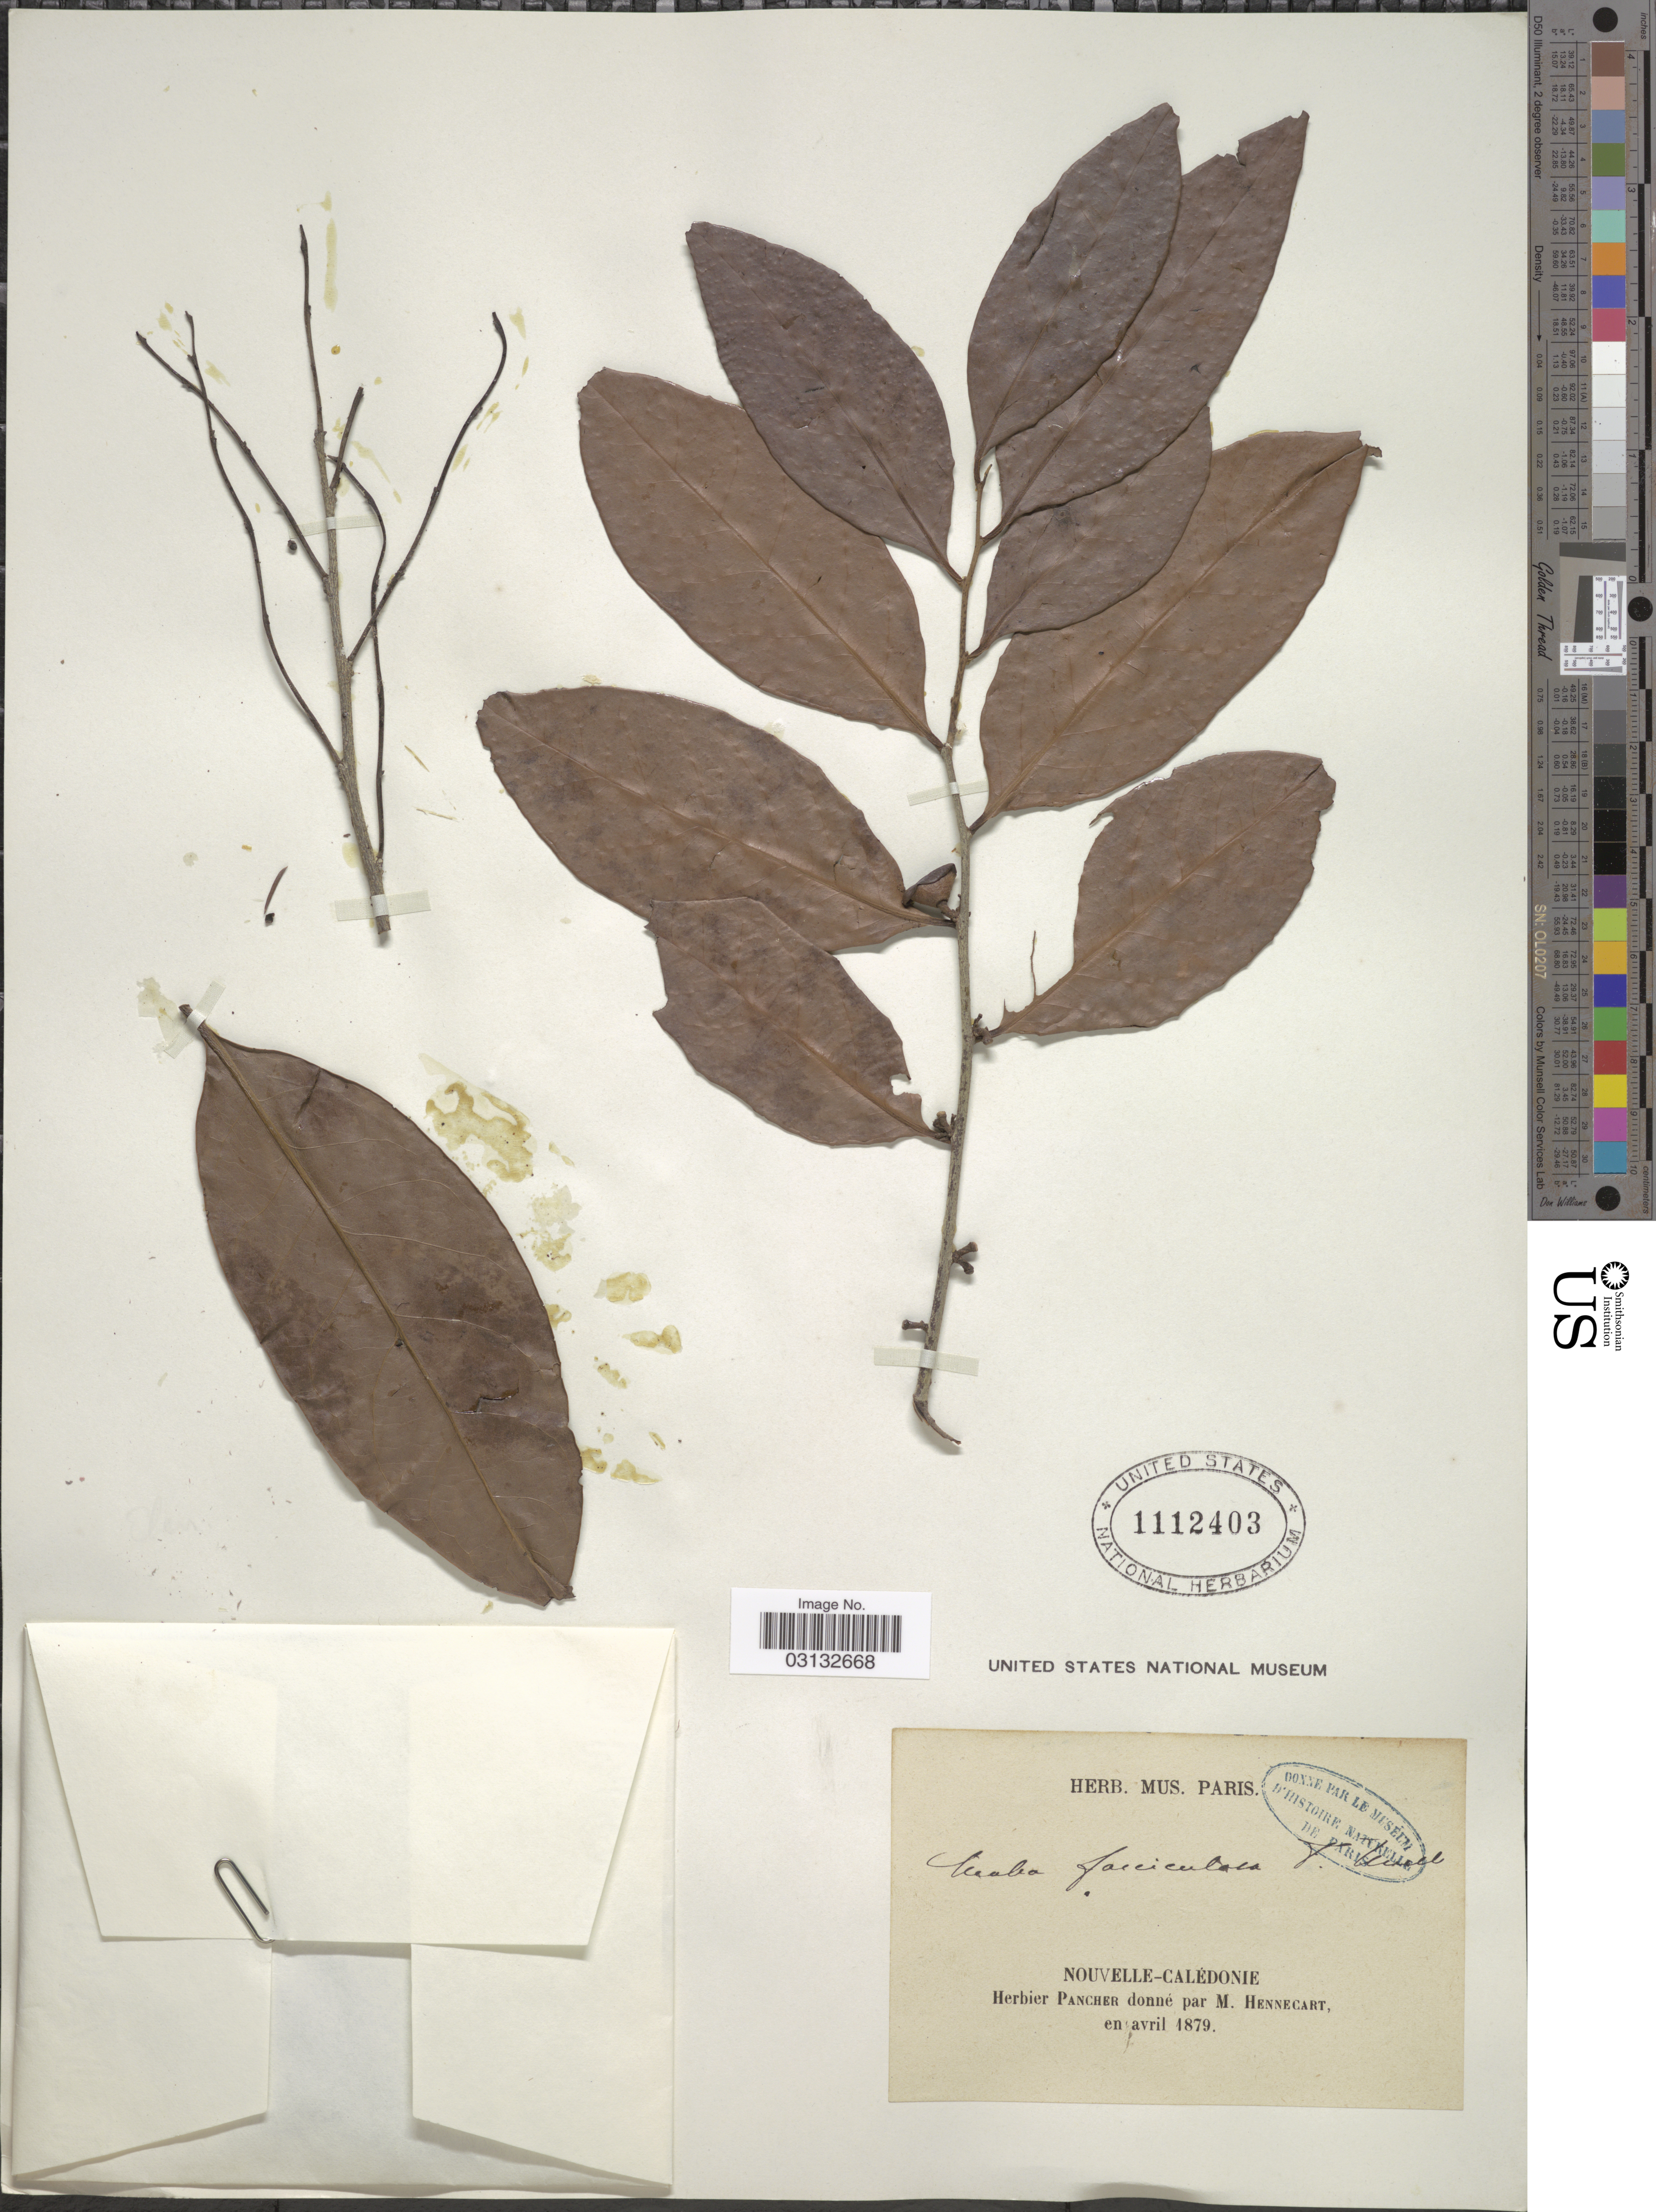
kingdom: Plantae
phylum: Tracheophyta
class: Magnoliopsida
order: Ericales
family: Ebenaceae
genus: Diospyros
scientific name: Diospyros fasciculosa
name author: (F. Muell.) F. Muell.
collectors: M. Hennecart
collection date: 1879-04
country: New Caledonia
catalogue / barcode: US 1112403